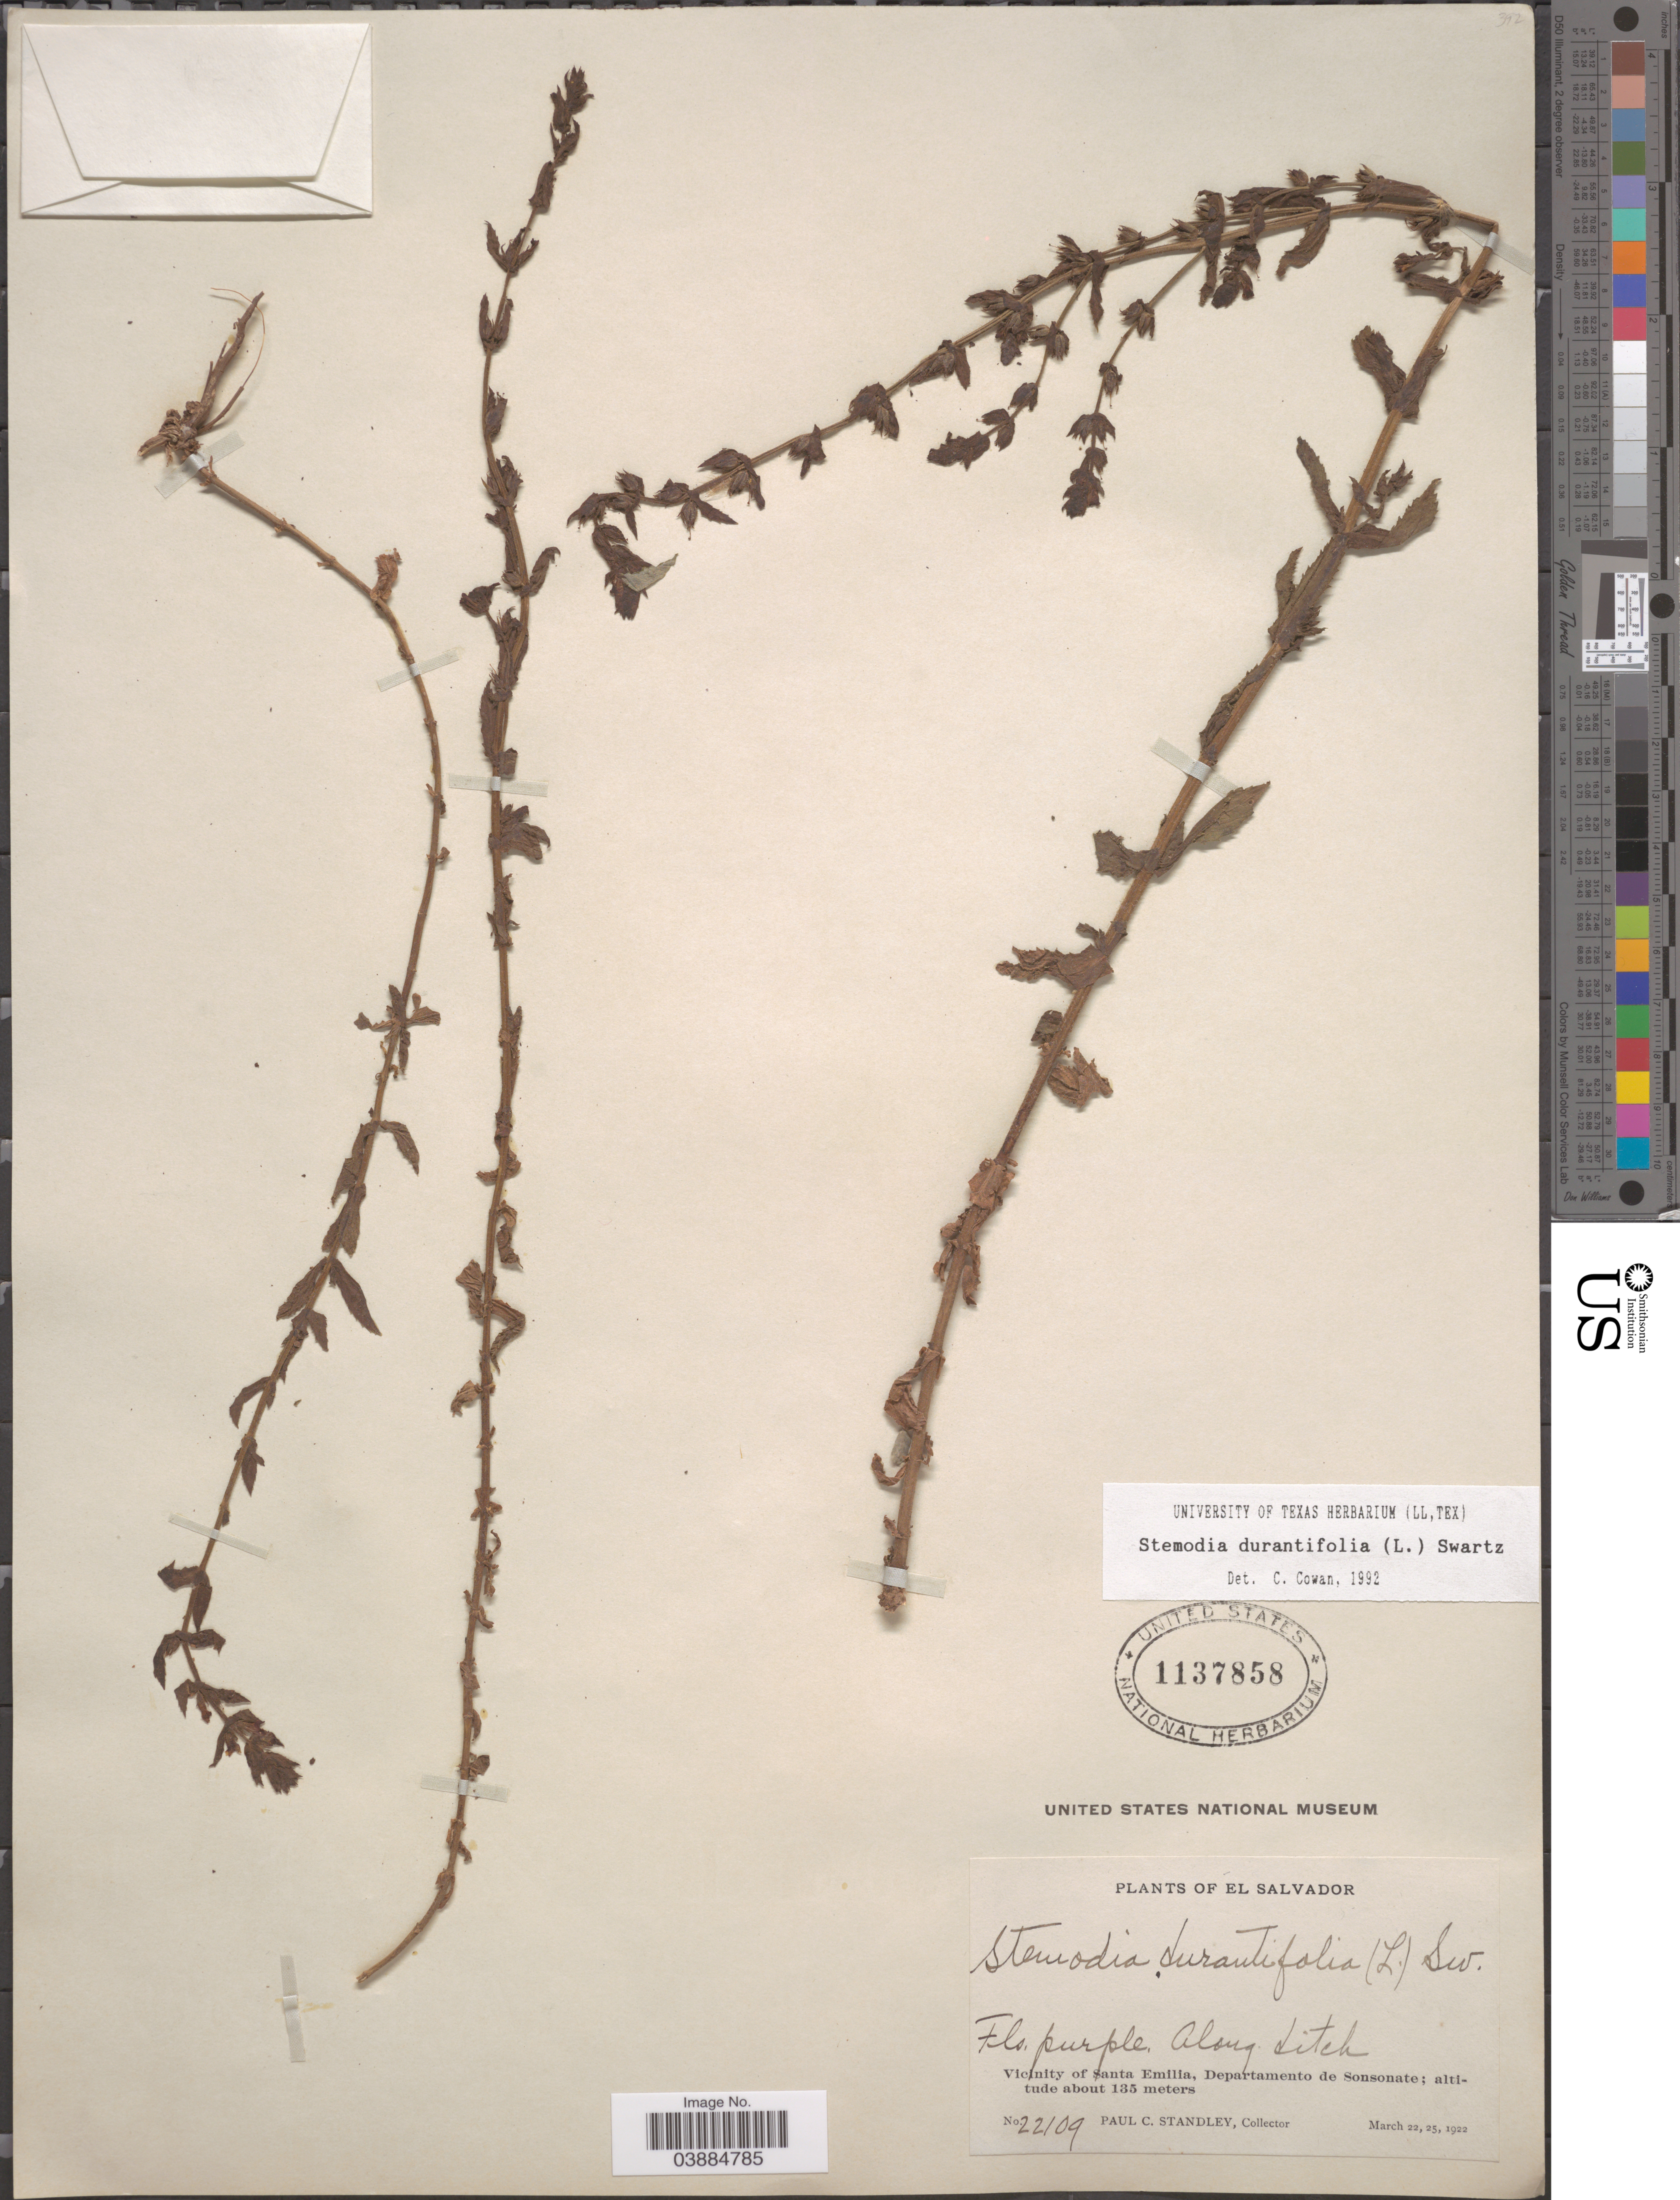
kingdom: Plantae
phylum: Tracheophyta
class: Magnoliopsida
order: Lamiales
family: Plantaginaceae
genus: Stemodia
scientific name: Stemodia durantifolia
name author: (L.) Sw.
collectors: P. C. Standley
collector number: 22109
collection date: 1922-03-22/1922-03-25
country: El Salvador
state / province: Sonsonate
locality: Vicinity of Santa Emilia, Departamento de Sonsonate.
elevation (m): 135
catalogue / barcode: US 1137858